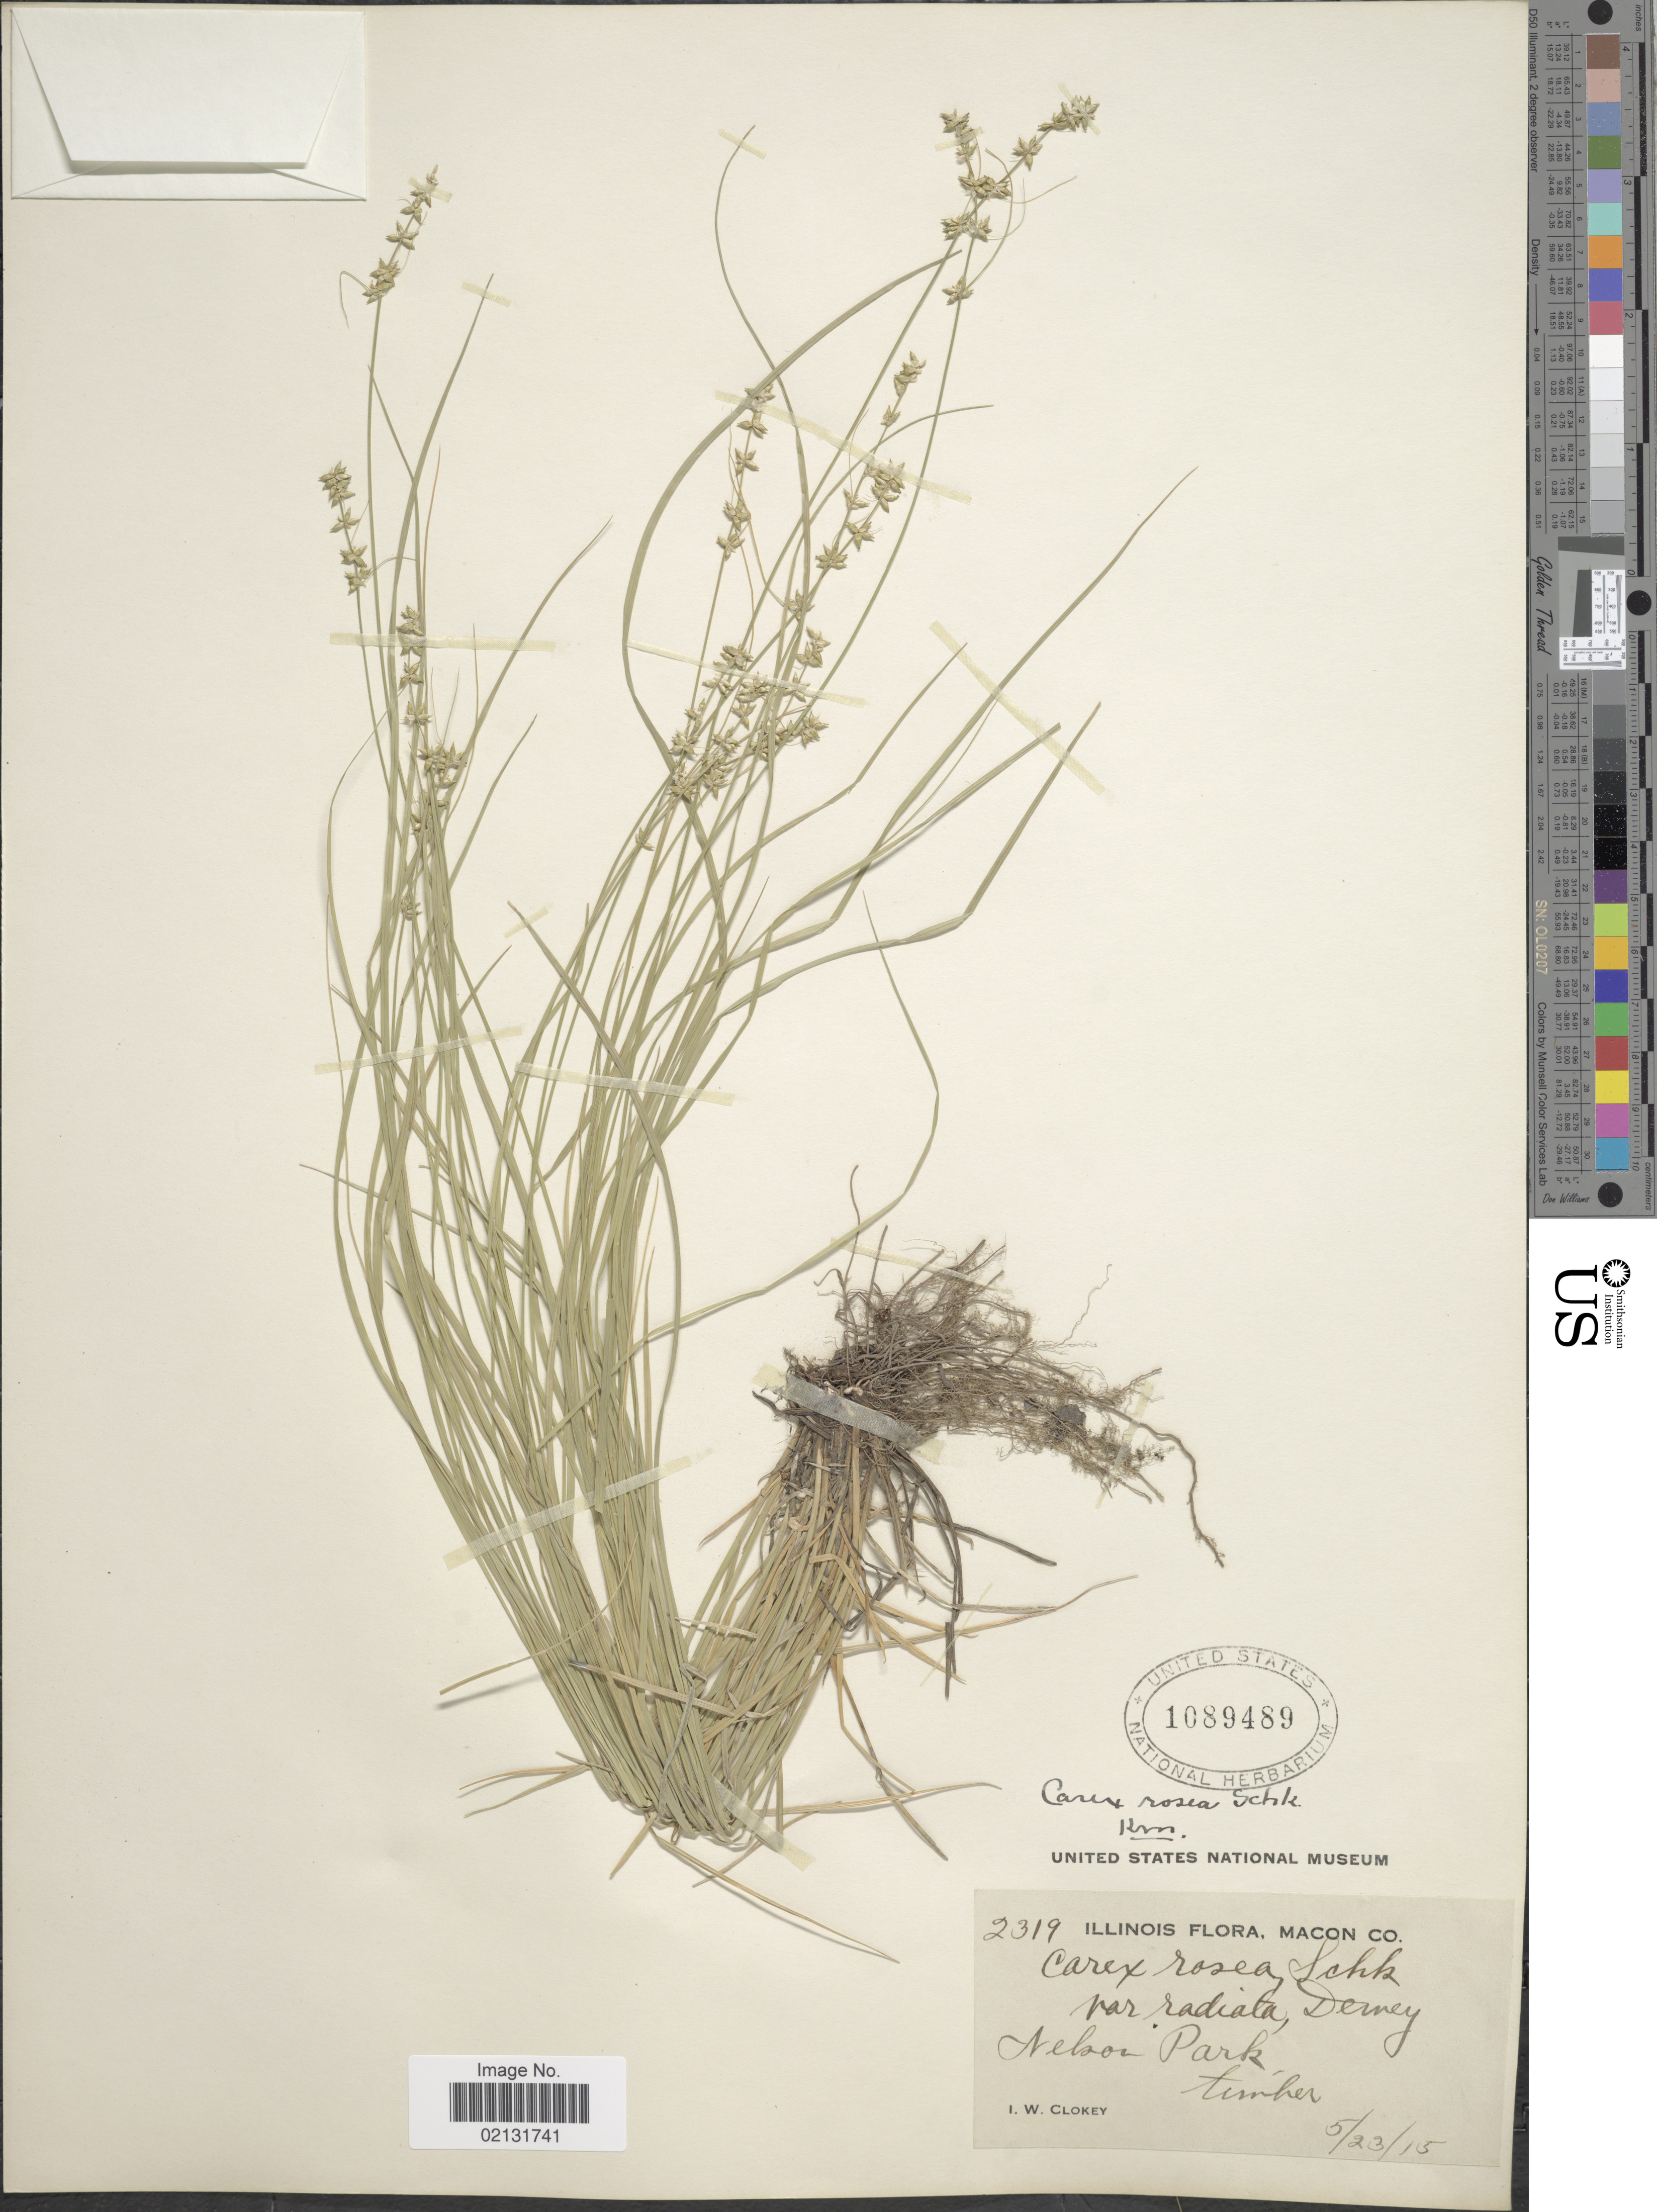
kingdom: Plantae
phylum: Tracheophyta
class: Liliopsida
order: Poales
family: Cyperaceae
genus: Carex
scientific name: Carex rosea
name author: Willd.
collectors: I. W. Clokey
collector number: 2319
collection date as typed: Transcribed d/m/y: 23/5/15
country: United States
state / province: Illinois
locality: Macon Co., Nelson Park, timber.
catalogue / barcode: US 1089489